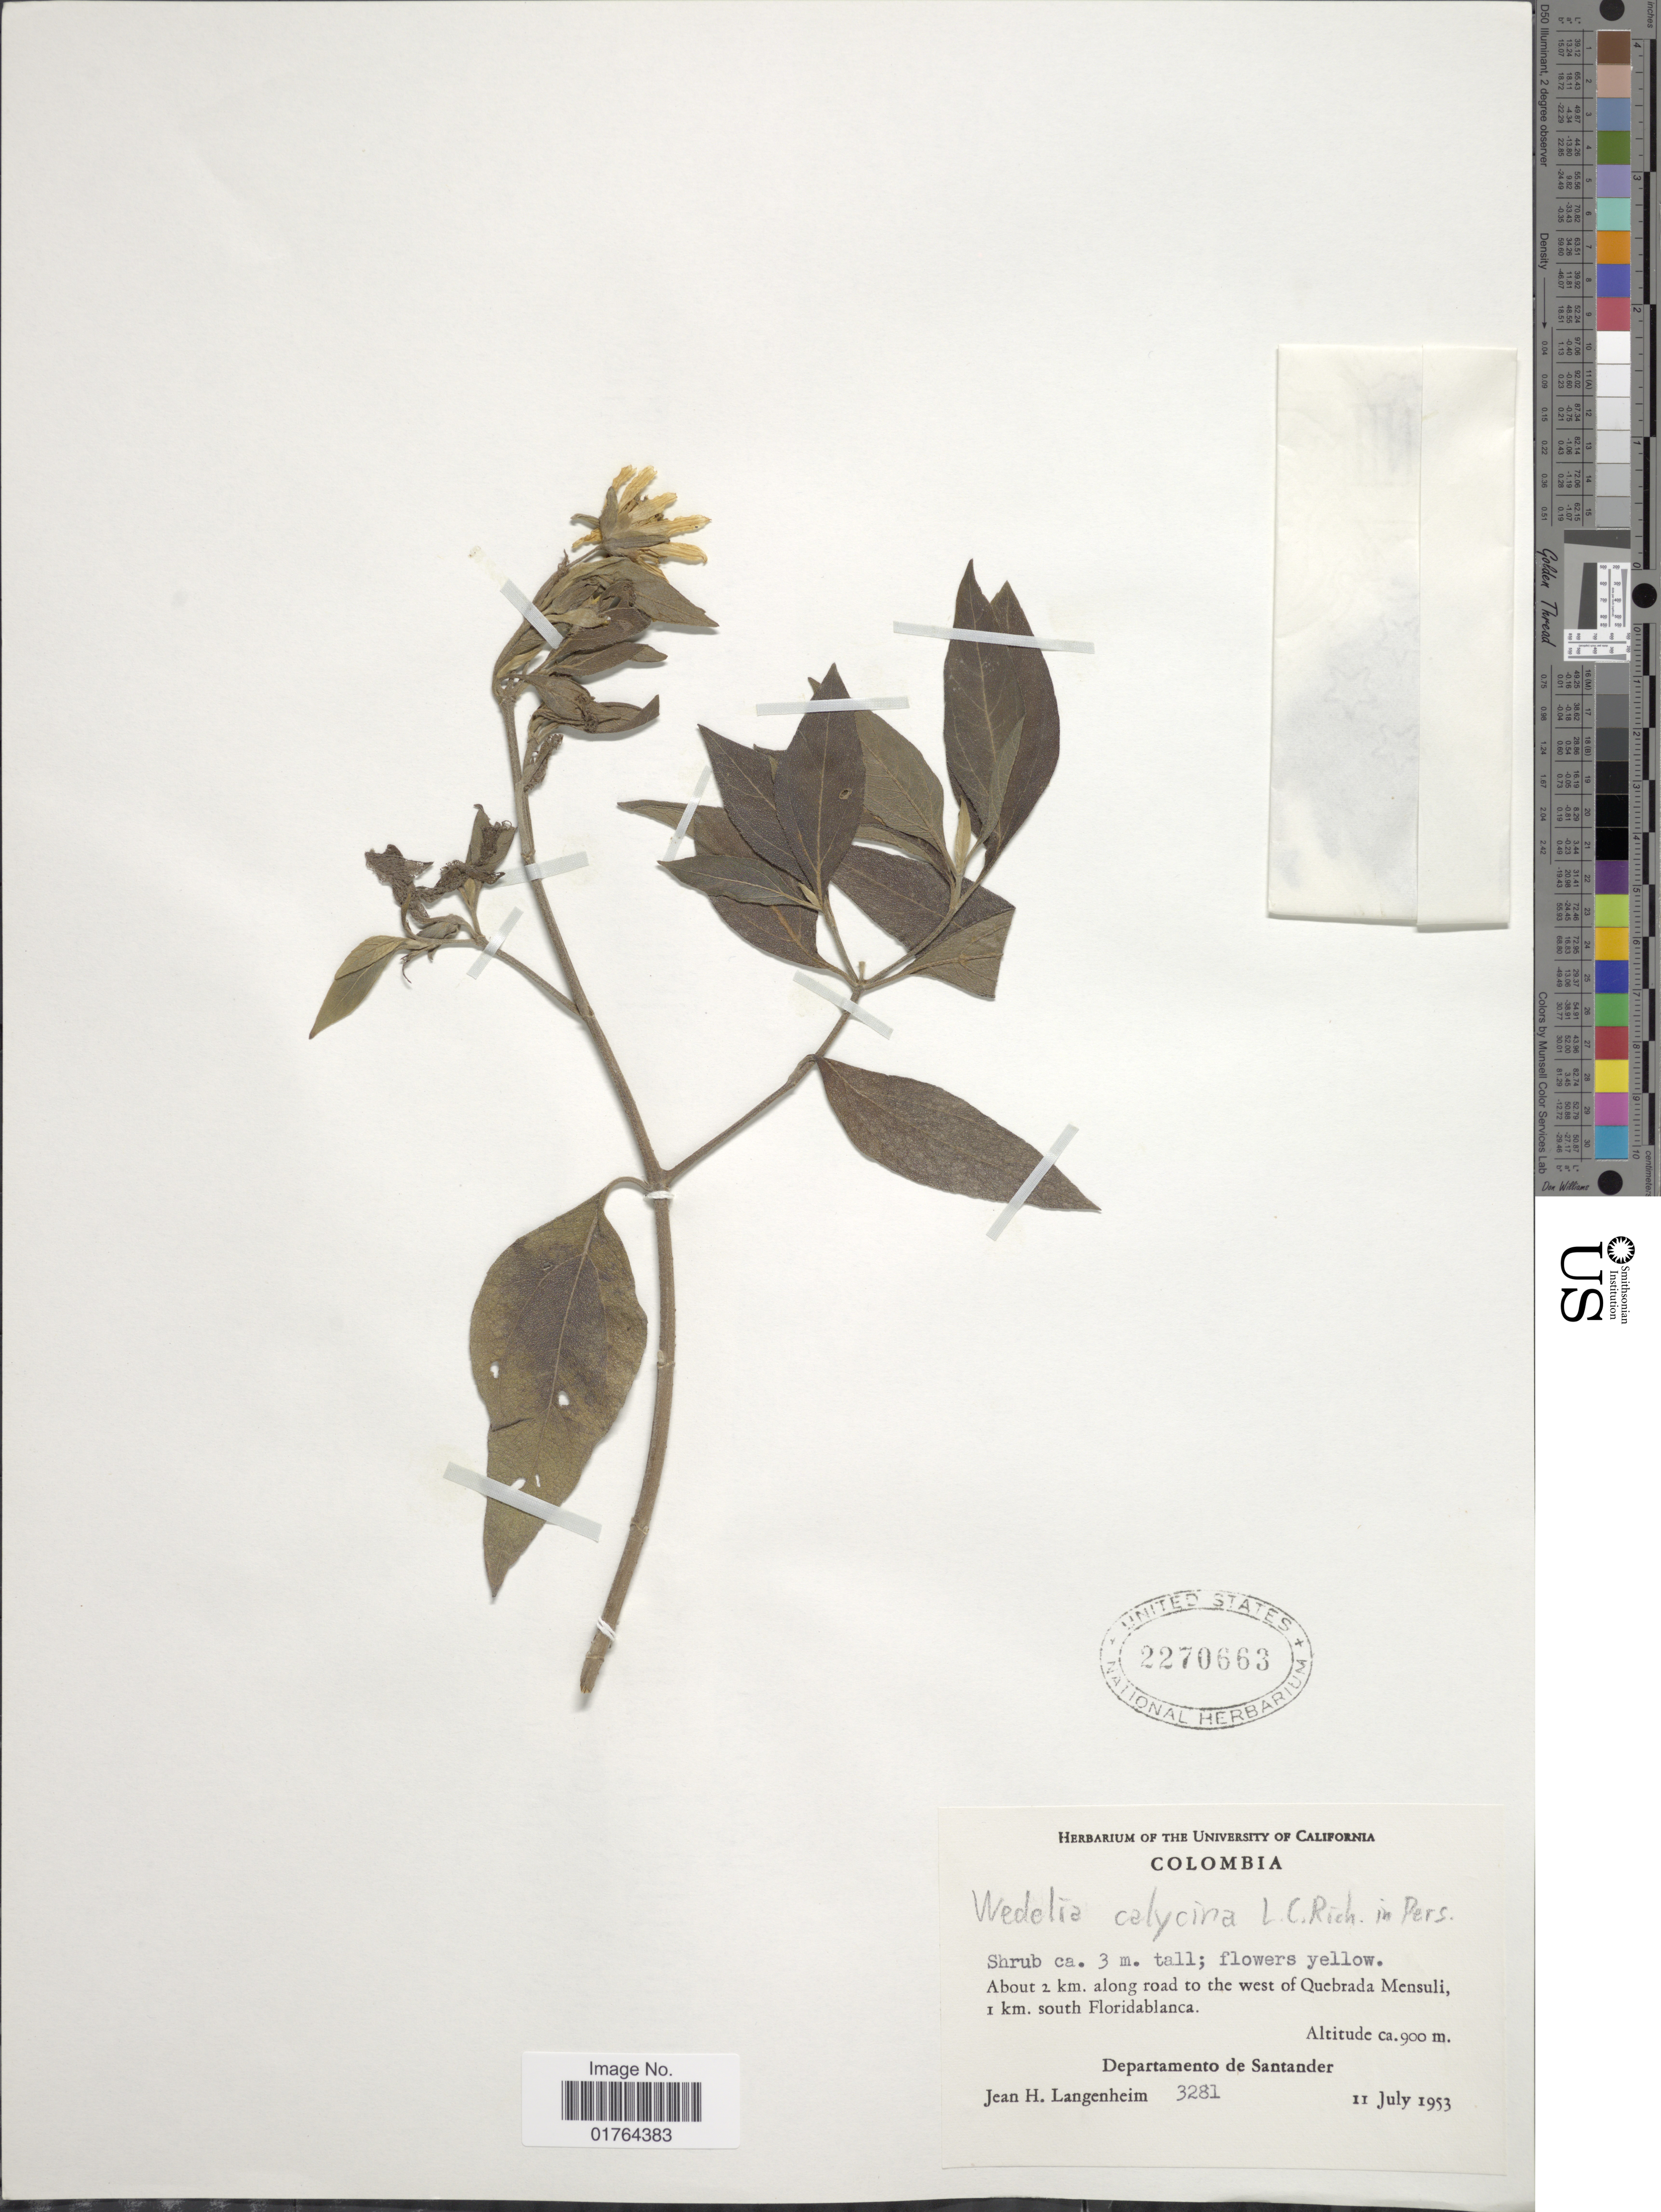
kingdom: Plantae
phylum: Tracheophyta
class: Magnoliopsida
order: Asterales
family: Asteraceae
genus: Wedelia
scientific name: Wedelia calycina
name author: Rich.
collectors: J. H. Langenheim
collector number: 3281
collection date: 1953-07-11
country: Colombia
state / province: Santander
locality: About 2 km. along road to the west of Quebrada Mensuli, 1 km. south Floridablanca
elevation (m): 900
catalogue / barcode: US 2270663